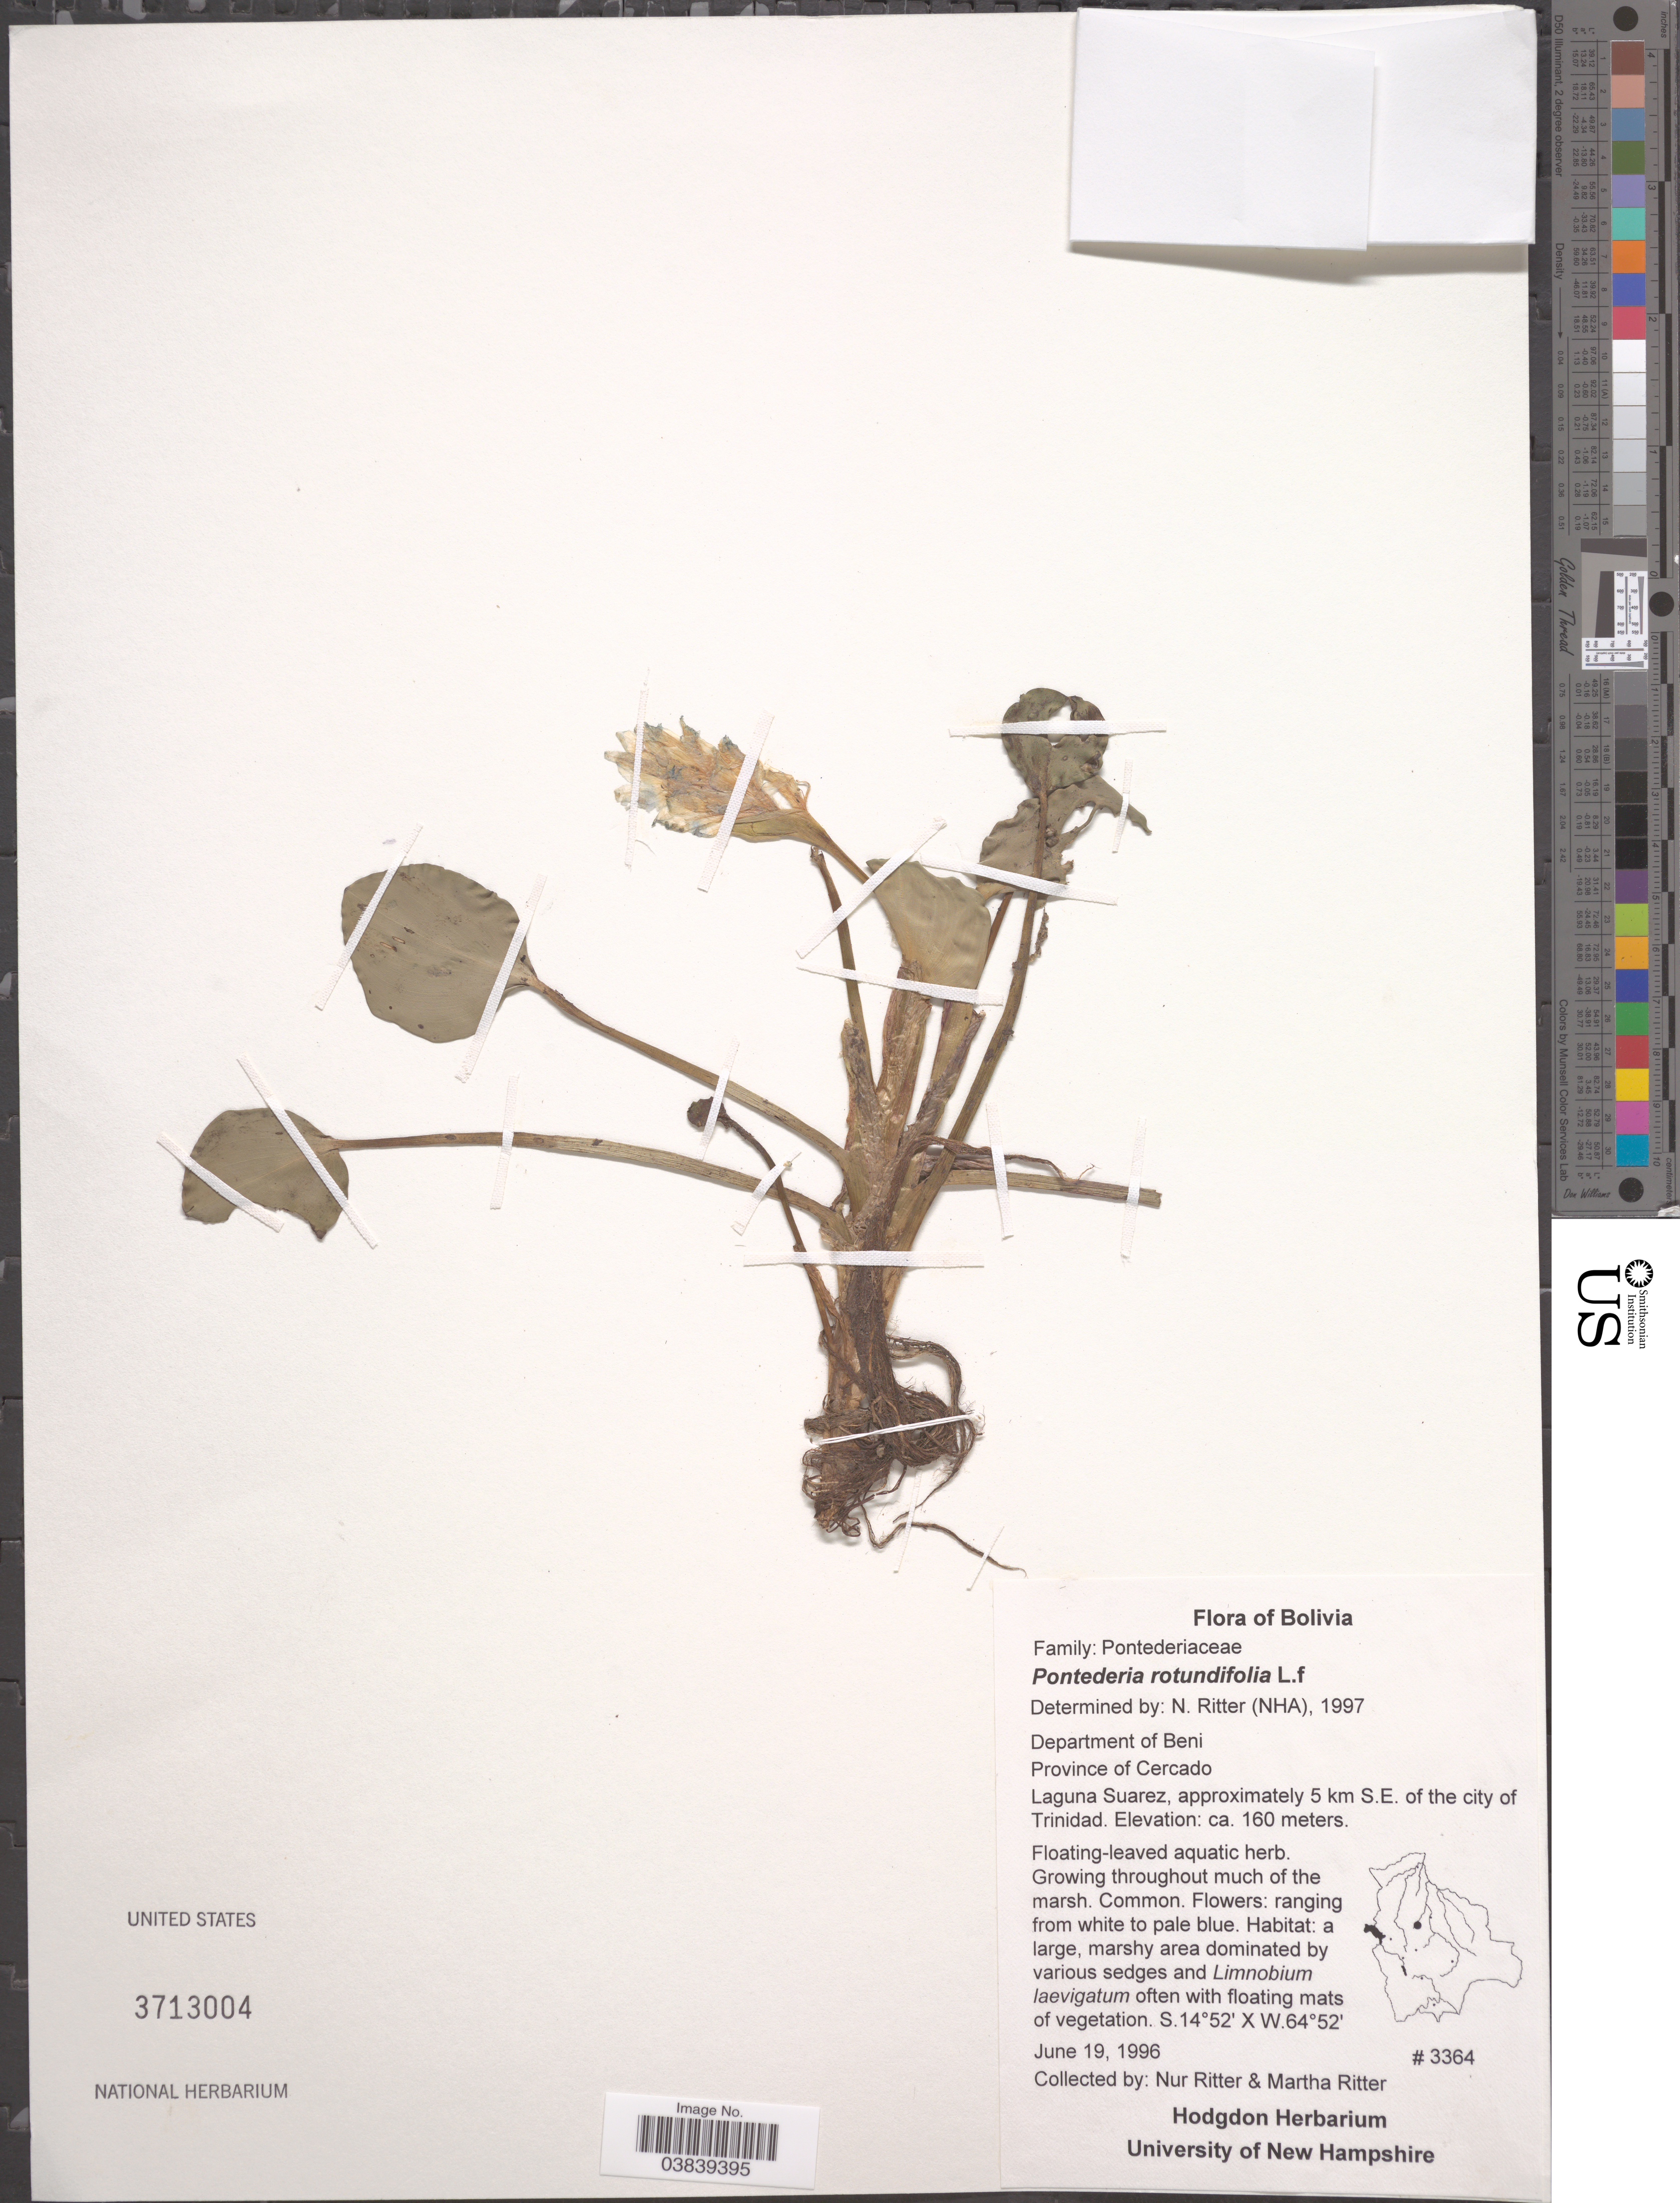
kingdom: Plantae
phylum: Tracheophyta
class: Liliopsida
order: Commelinales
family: Pontederiaceae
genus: Pontederia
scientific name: Pontederia rotundifolia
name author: L. f.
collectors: N. Ritter & M. Ritter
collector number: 3364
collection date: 1996-06-19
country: Bolivia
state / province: Beni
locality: Department of Beni. Province of Cercado. Laguna Suarez, approximately 5 km S.E. of the city of Trinidad.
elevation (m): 160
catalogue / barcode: US 3713004